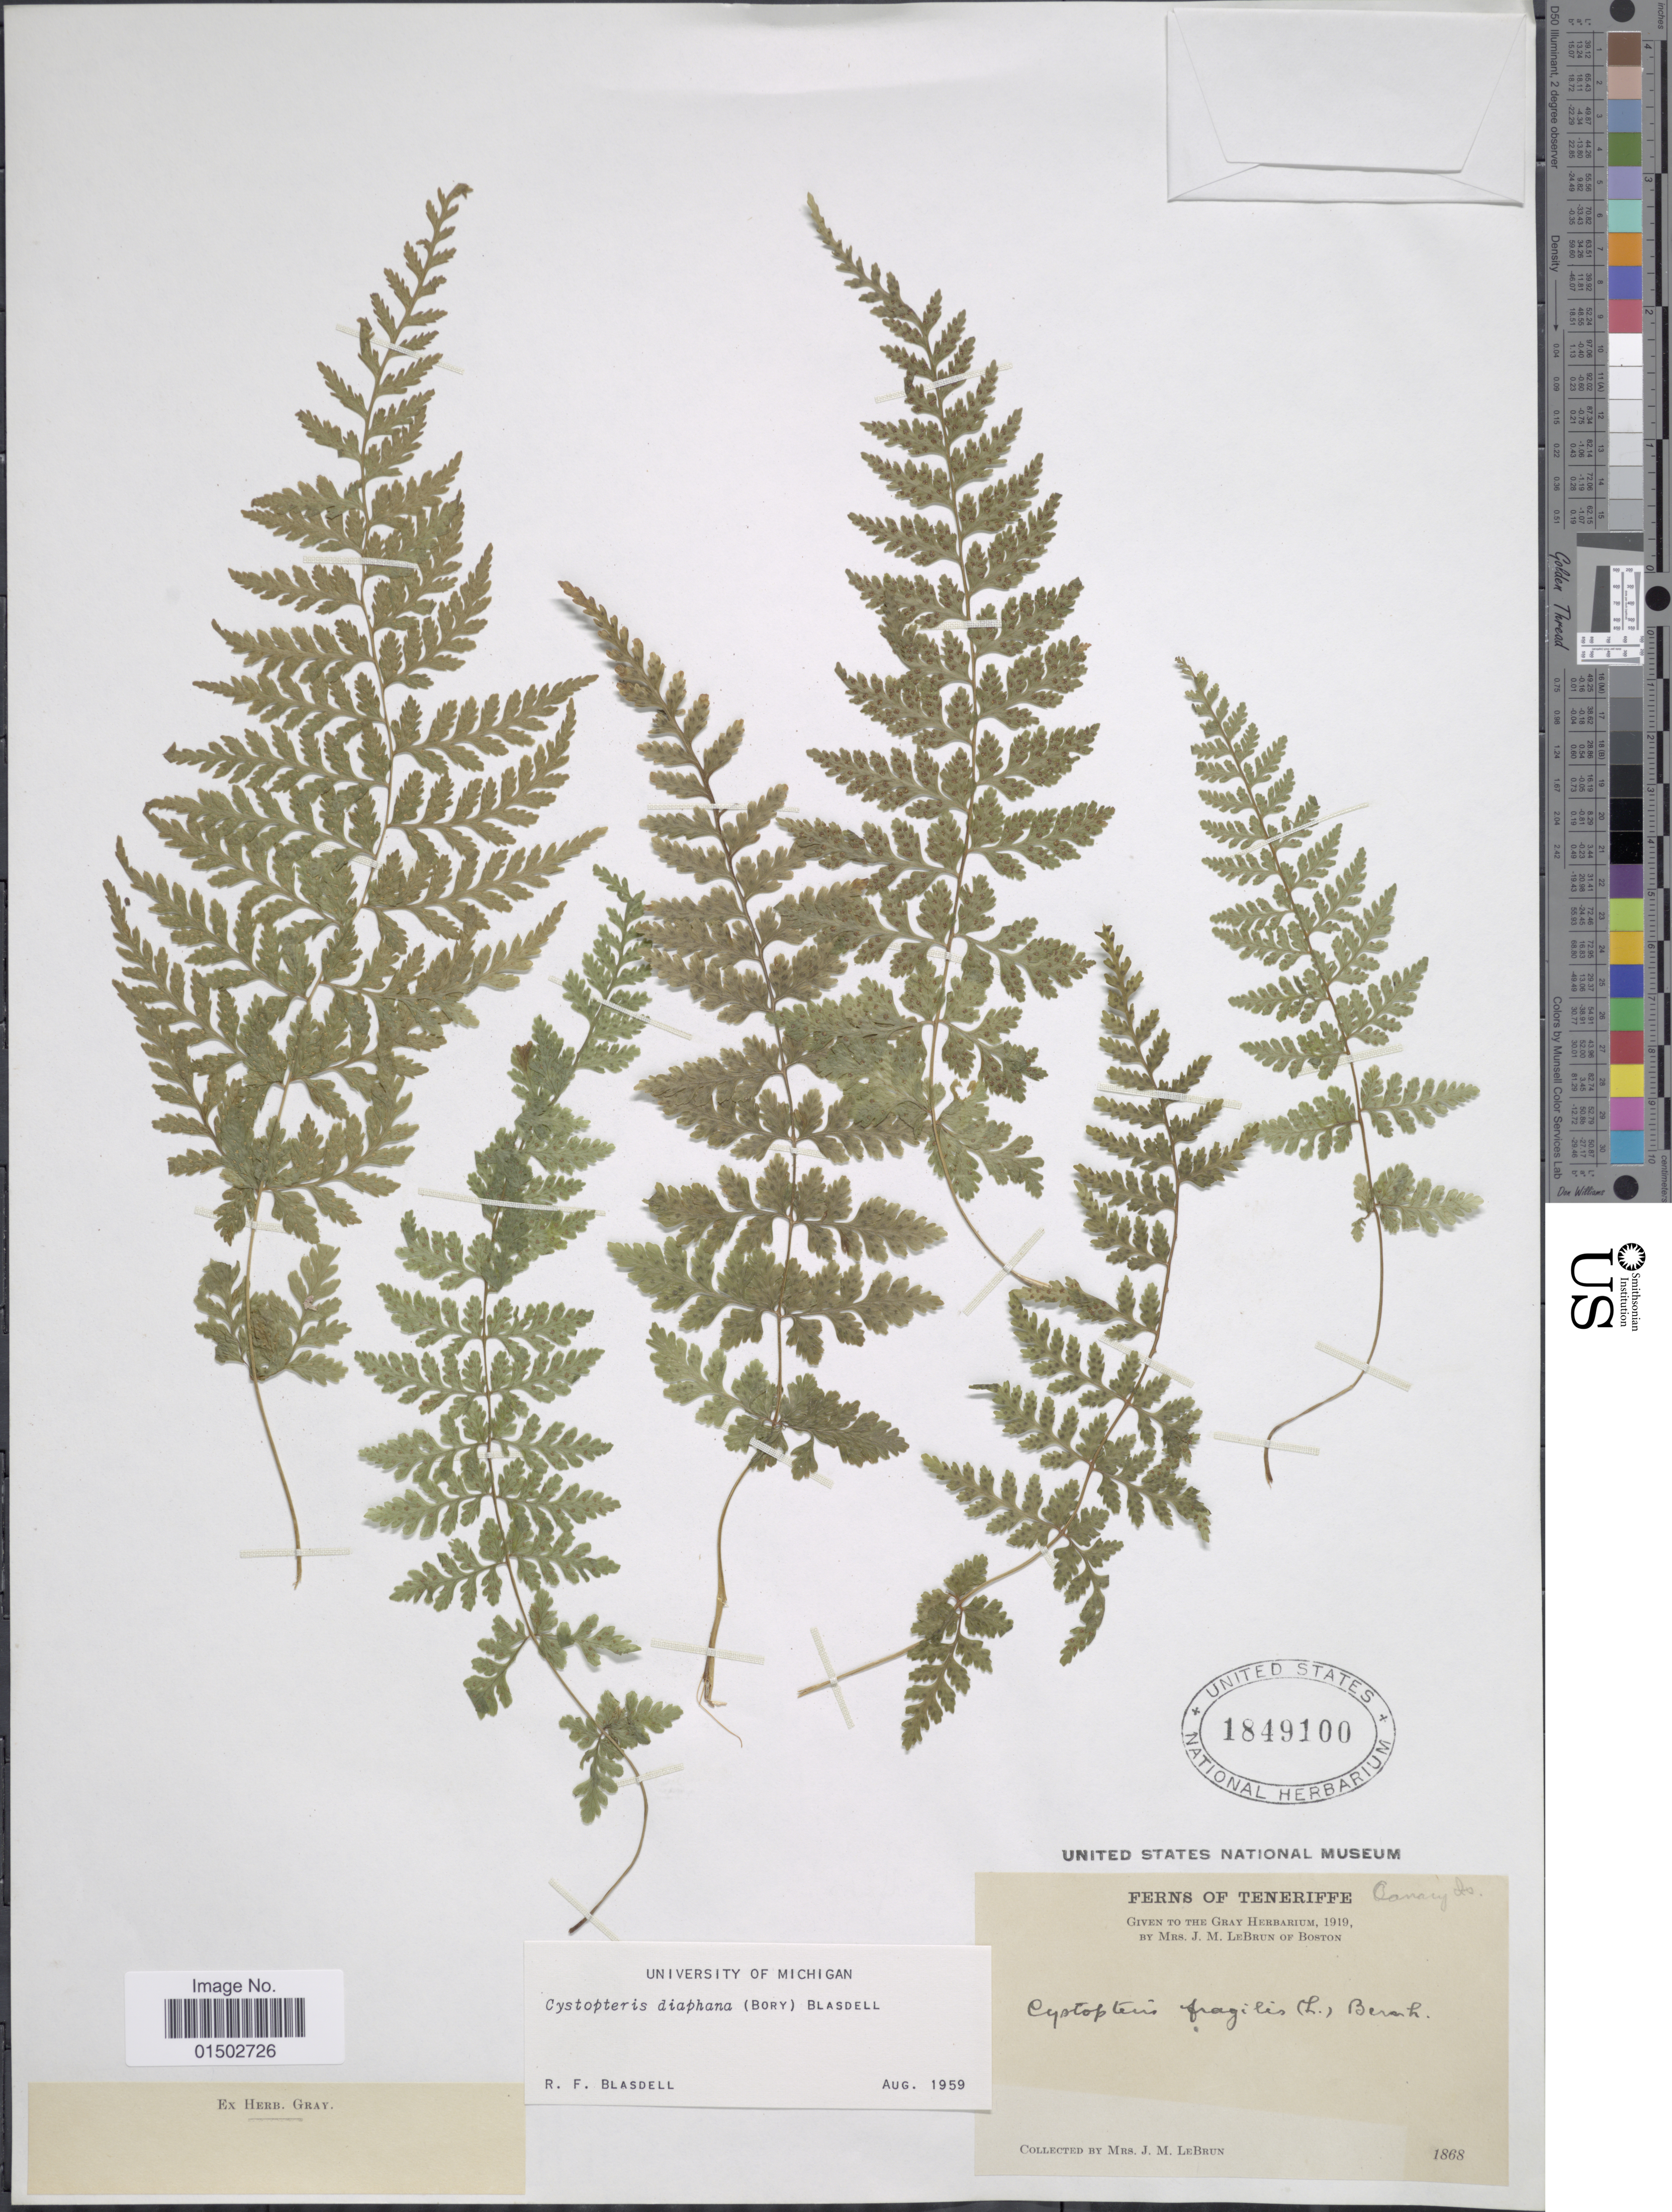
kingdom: Plantae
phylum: Tracheophyta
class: Polypodiopsida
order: Polypodiales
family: Cystopteridaceae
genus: Cystopteris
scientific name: Cystopteris diaphana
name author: (Bory) Blasdell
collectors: Mrs. J. M. Lebrun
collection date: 1868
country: Spain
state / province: Canarias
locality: Teneriffe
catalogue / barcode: US 1849100